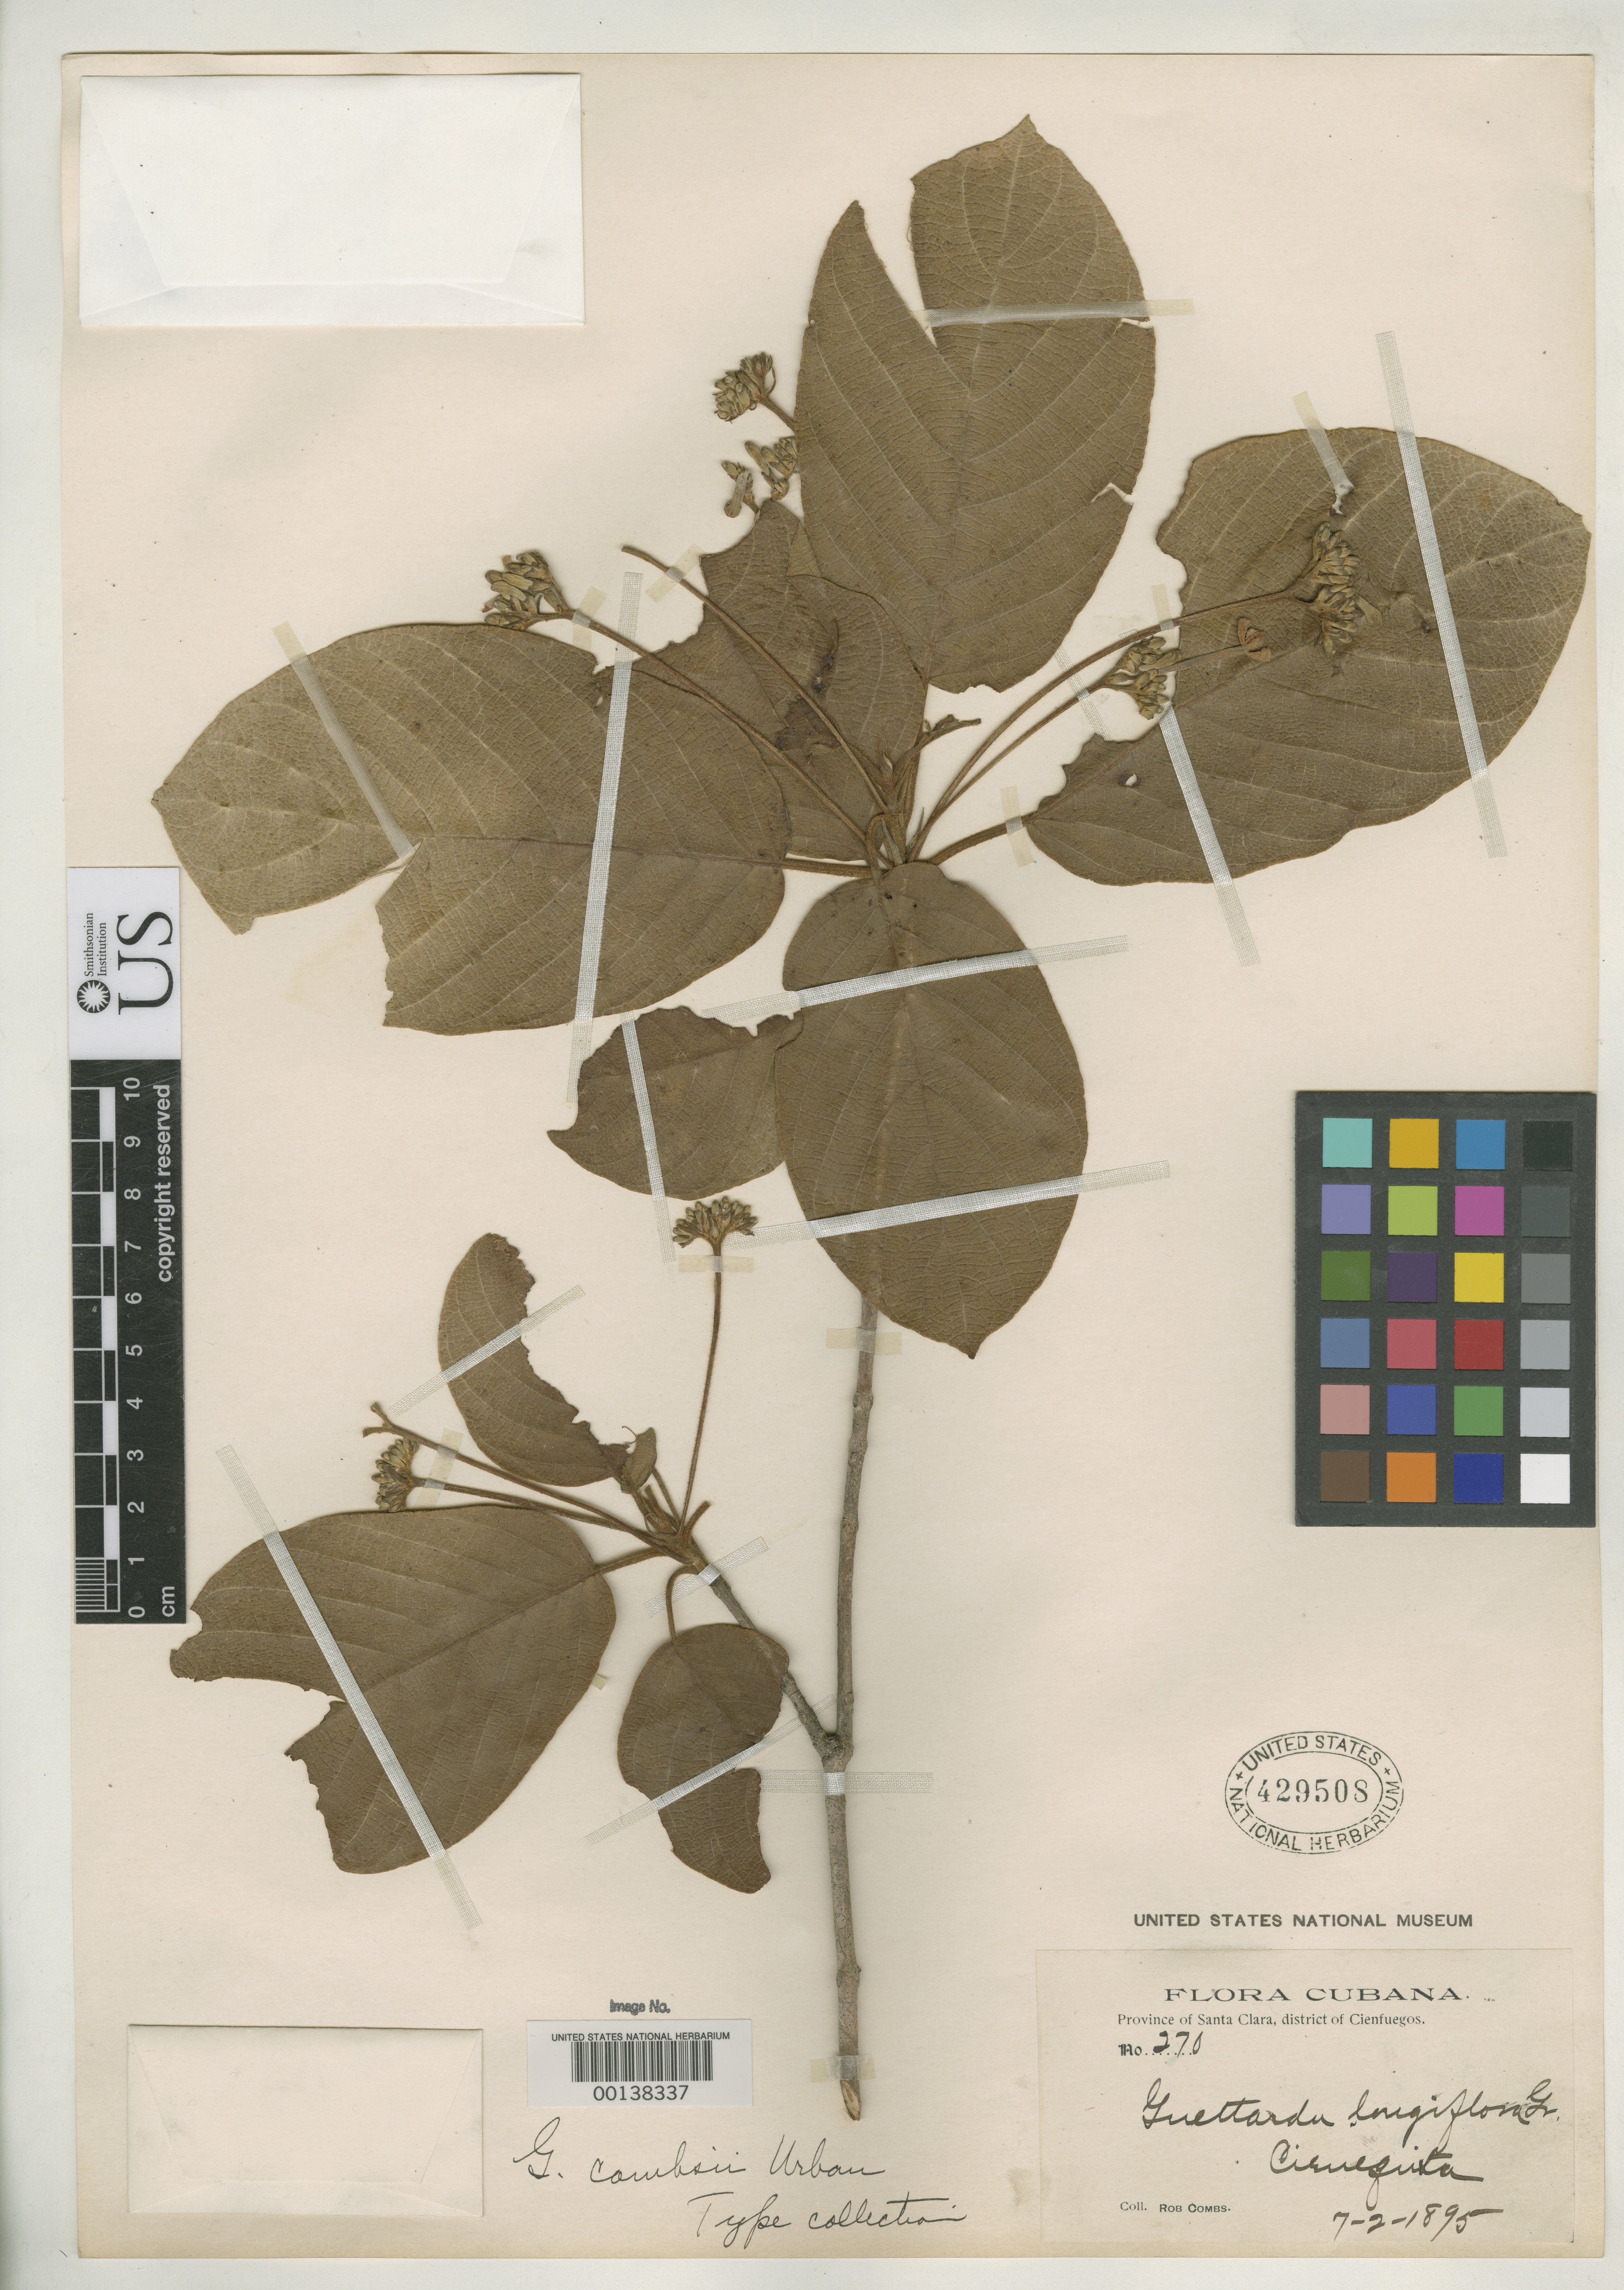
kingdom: Plantae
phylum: Tracheophyta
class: Magnoliopsida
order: Gentianales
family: Rubiaceae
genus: Guettarda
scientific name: Guettarda combsii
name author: Urb.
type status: Isolectotype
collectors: R. Combs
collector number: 270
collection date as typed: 02 Jul 1895 02 Jul 1895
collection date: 1895-07-02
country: Cuba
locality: Cienequita.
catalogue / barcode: US 429508